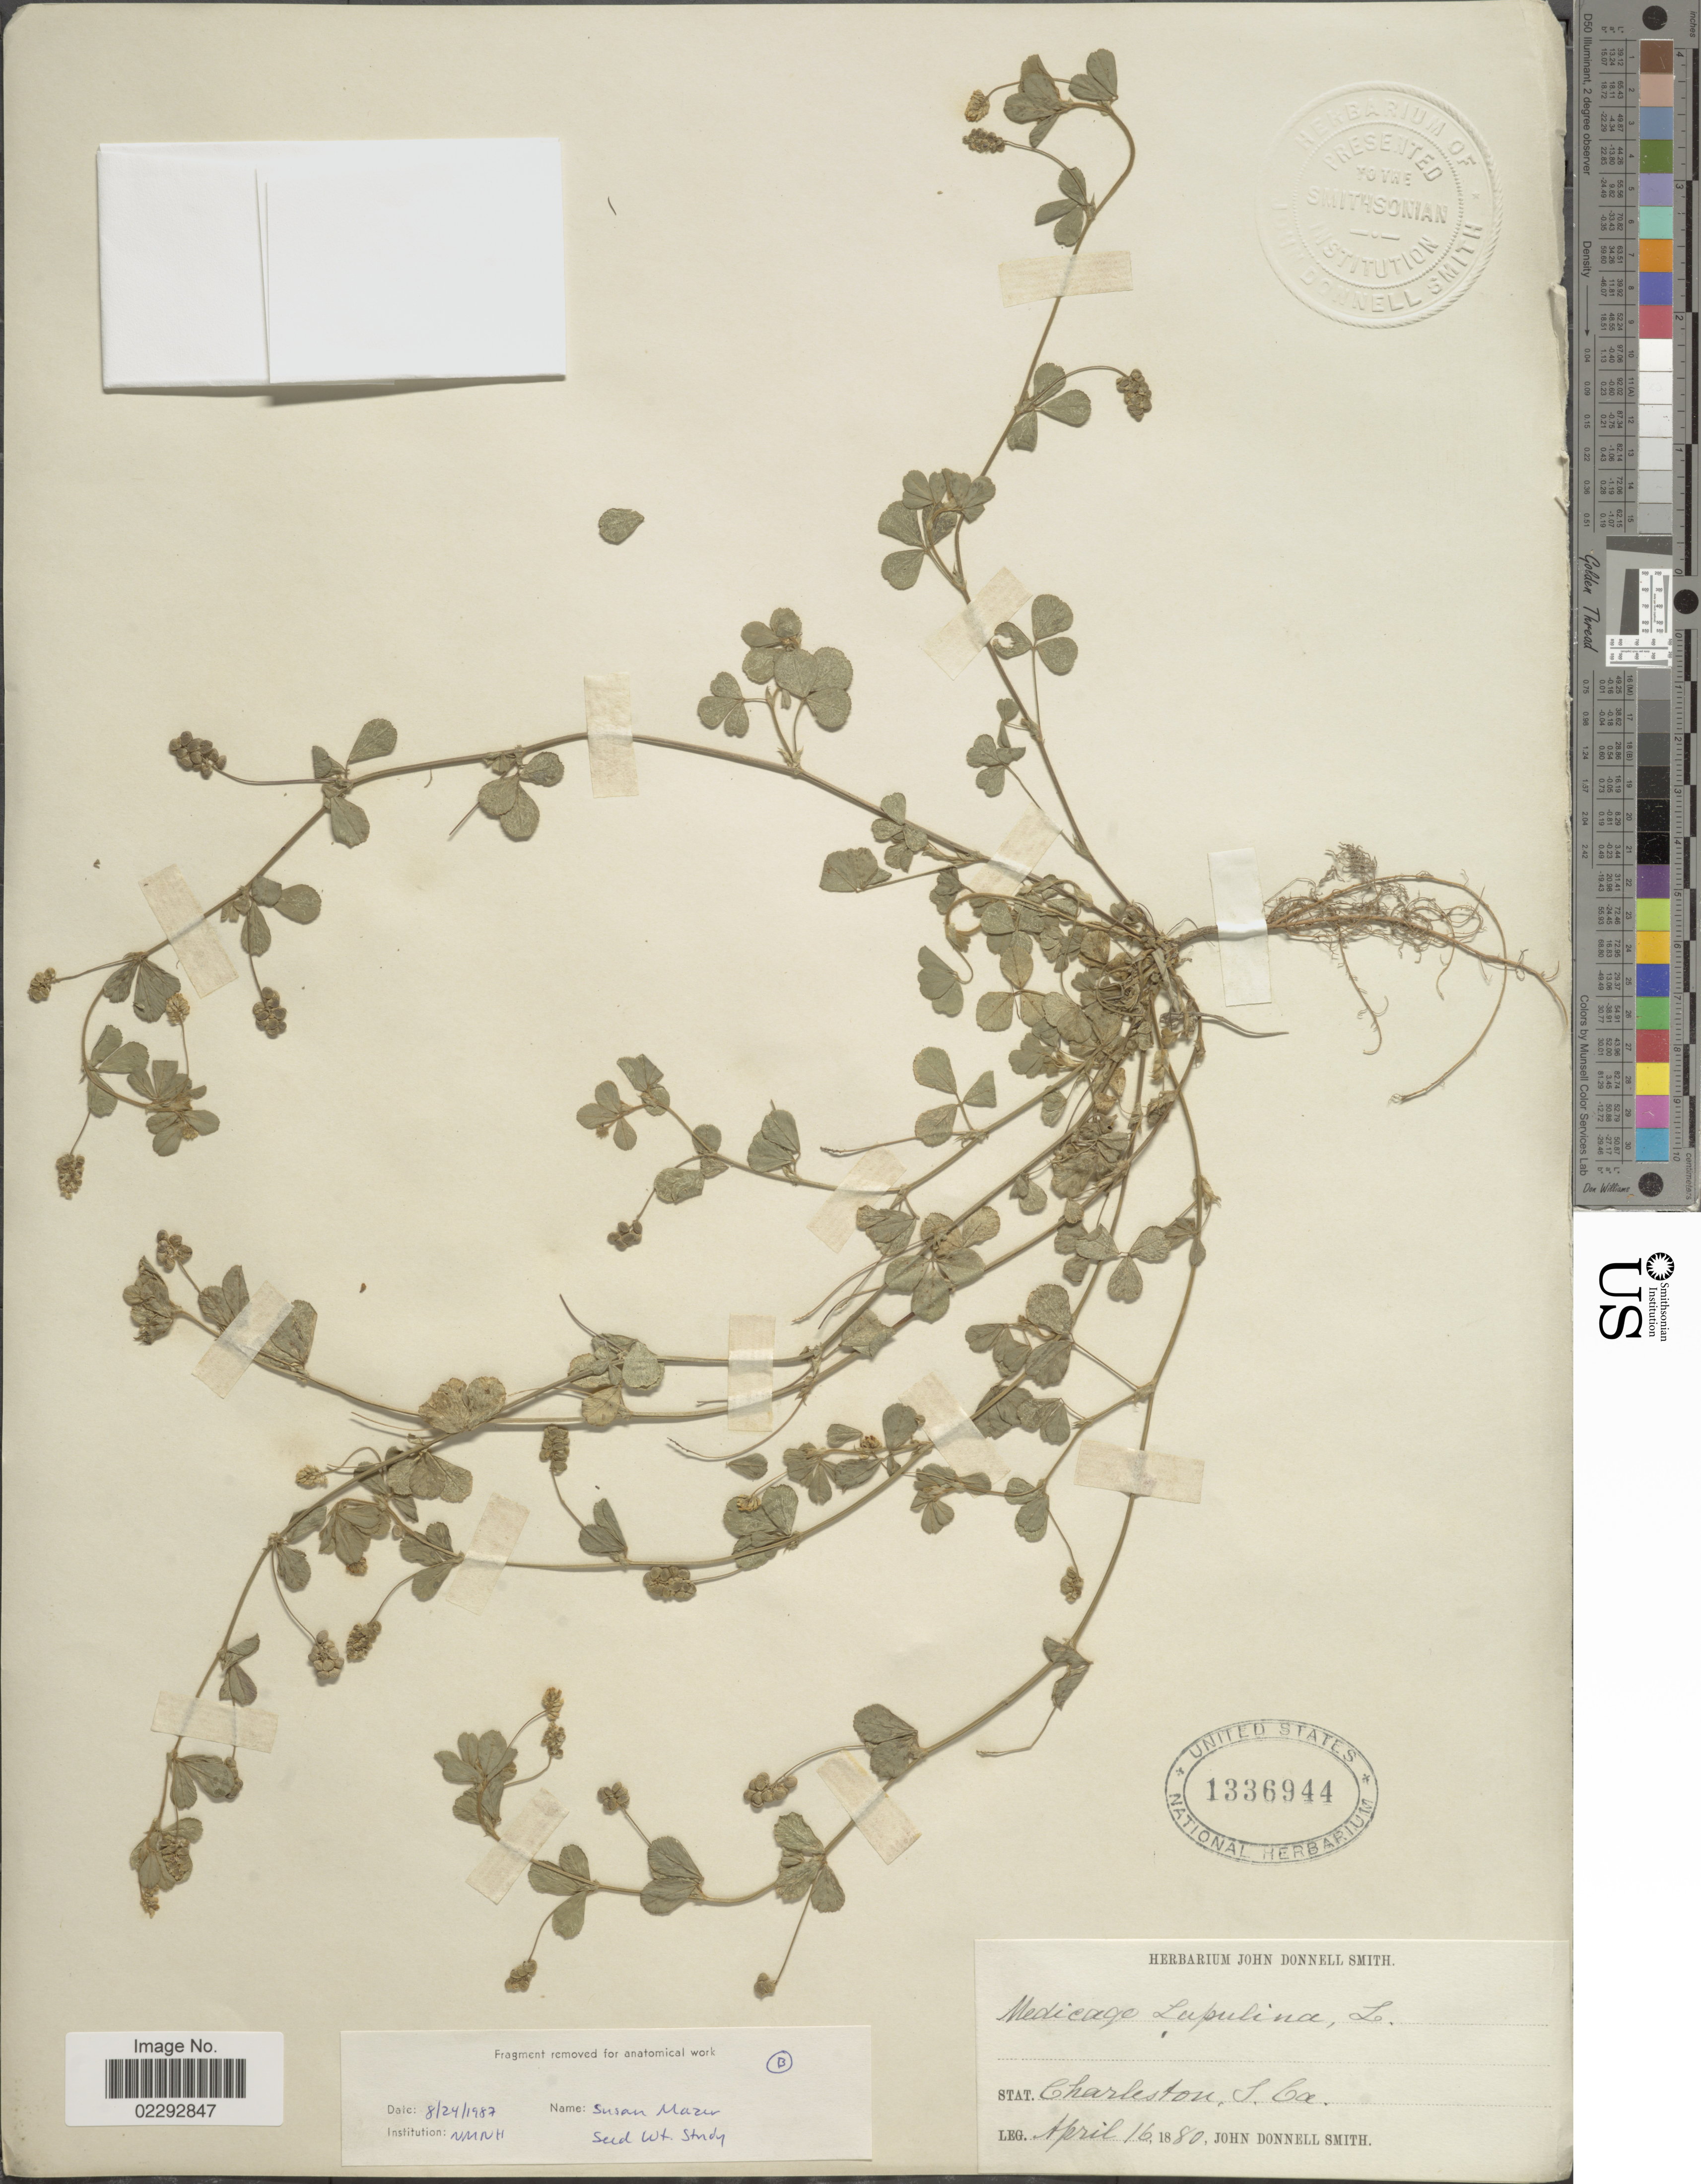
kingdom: Plantae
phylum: Tracheophyta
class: Magnoliopsida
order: Fabales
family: Fabaceae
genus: Medicago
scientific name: Medicago lupulina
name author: L.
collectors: J. Donnell Smith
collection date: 1880-04-16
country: United States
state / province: California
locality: Charleston, S. Ca.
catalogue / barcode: US 1336944